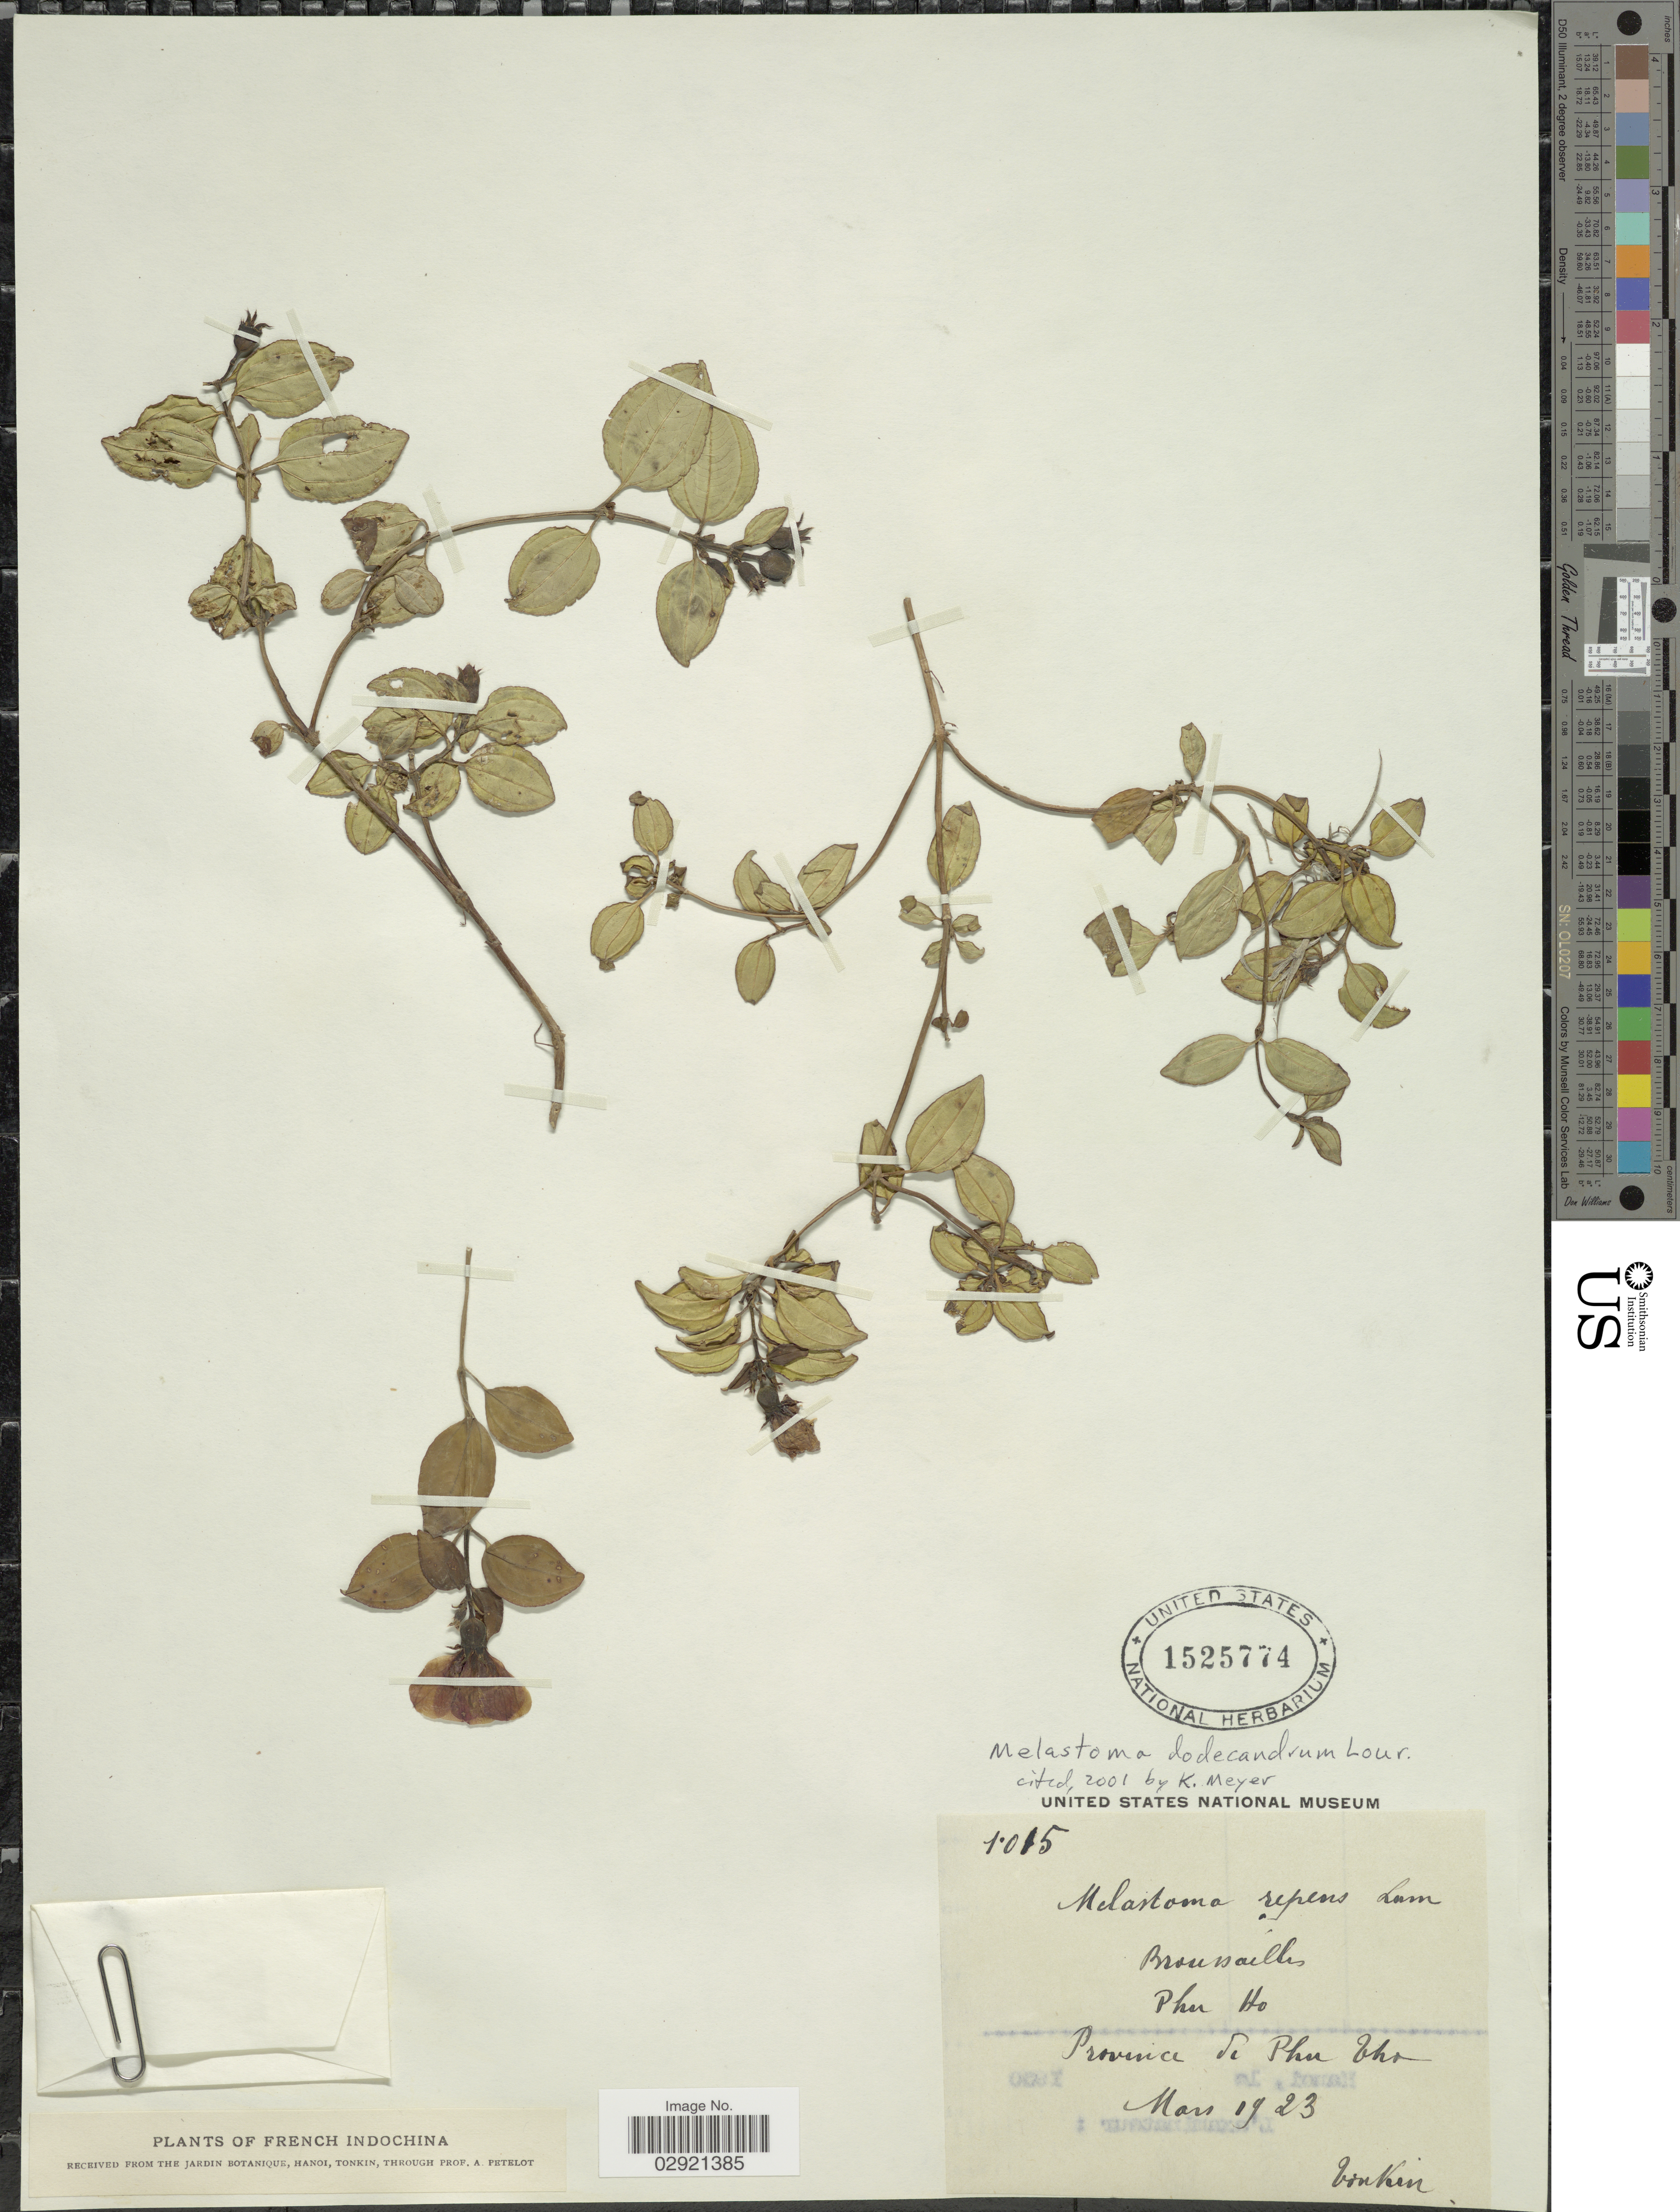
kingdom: Plantae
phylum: Tracheophyta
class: Magnoliopsida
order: Myrtales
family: Melastomataceae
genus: Melastoma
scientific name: Melastoma dodecandra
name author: Lour.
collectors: A. Petelot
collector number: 1015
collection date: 1923-03-19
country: Vietnam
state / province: Phu Tho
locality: Tonkin. Phu Ho. French Indochina.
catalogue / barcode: US 1525774